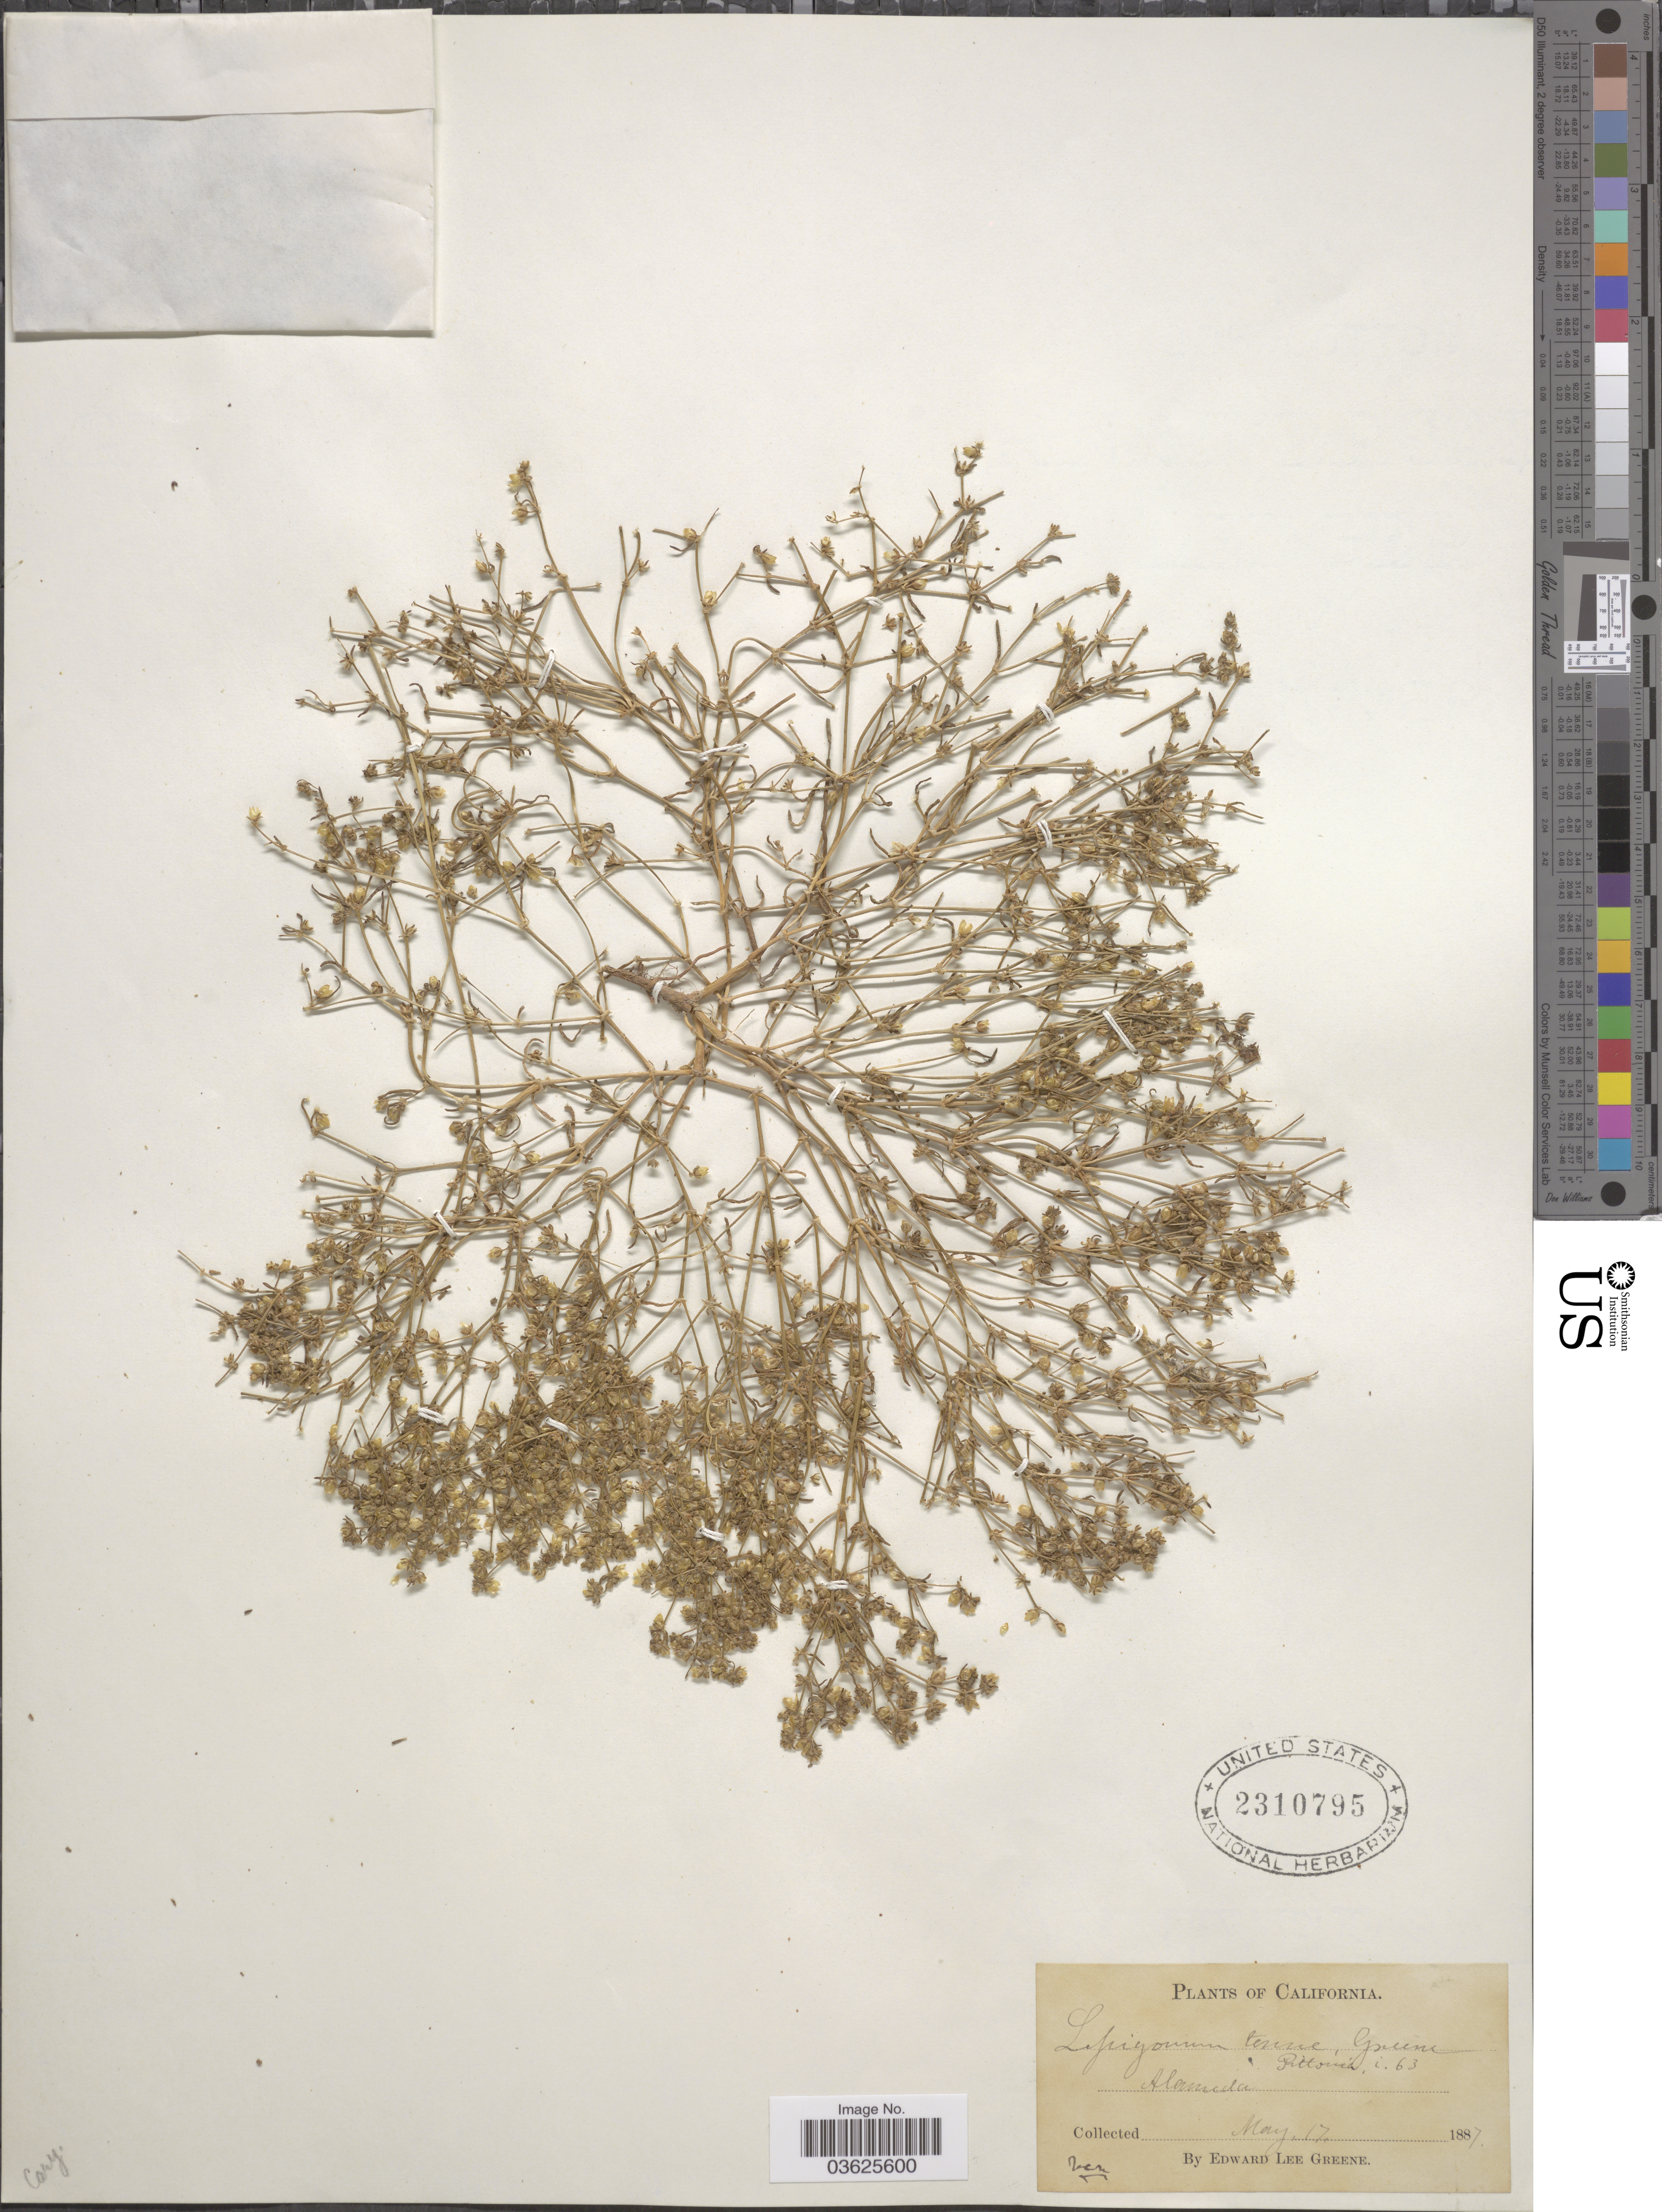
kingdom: Plantae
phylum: Tracheophyta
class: Magnoliopsida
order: Caryophyllales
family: Caryophyllaceae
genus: Spergularia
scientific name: Spergularia marina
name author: (L.) Griseb.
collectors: E. L. Greene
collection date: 1887-05-17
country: United States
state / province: California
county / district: Alameda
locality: Alameda.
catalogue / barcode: US 2310795